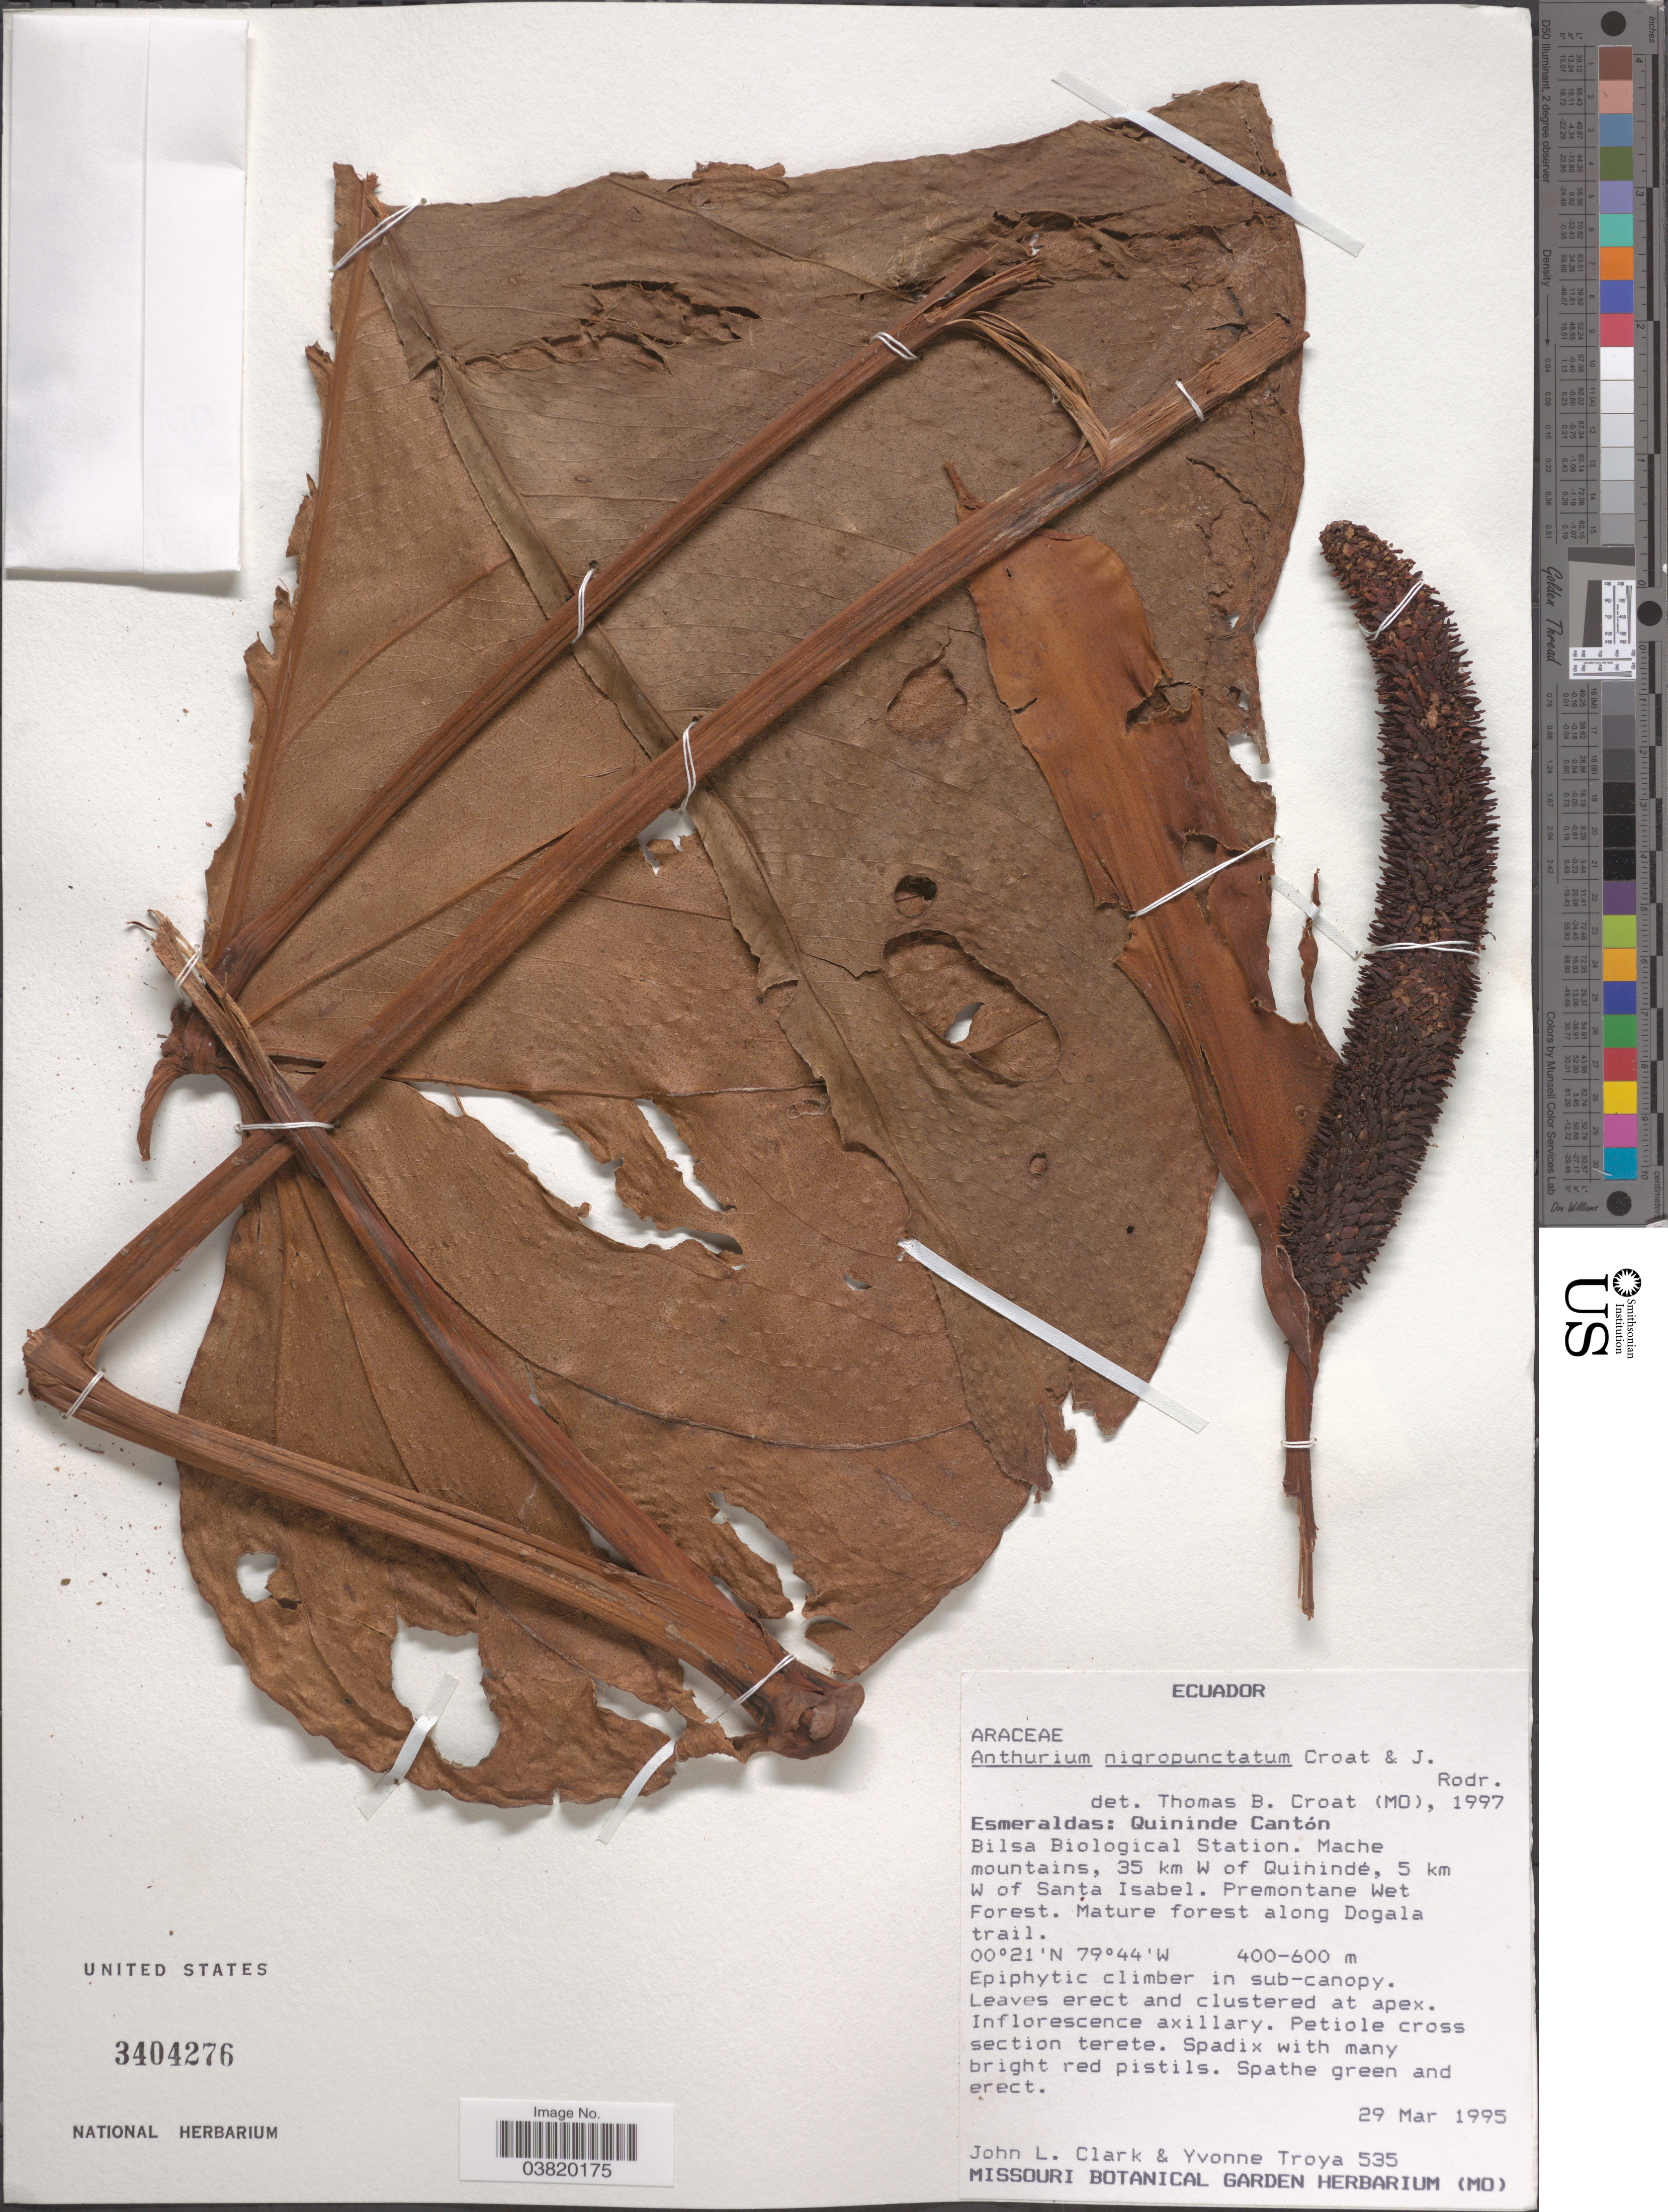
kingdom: Plantae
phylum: Tracheophyta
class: Liliopsida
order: Alismatales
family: Araceae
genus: Anthurium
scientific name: Anthurium nigropunctatum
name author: Croat & J. Rodr.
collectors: J. L. Clark & Y. Troya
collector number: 535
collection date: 1995-03-29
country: Ecuador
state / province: Esmeraldas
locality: Quininde Cantón. Bilsa Biological Station. Mache mountains, 35 km W of Quinindé, 5 km W of Santa Isabel.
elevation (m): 400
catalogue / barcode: US 3404276